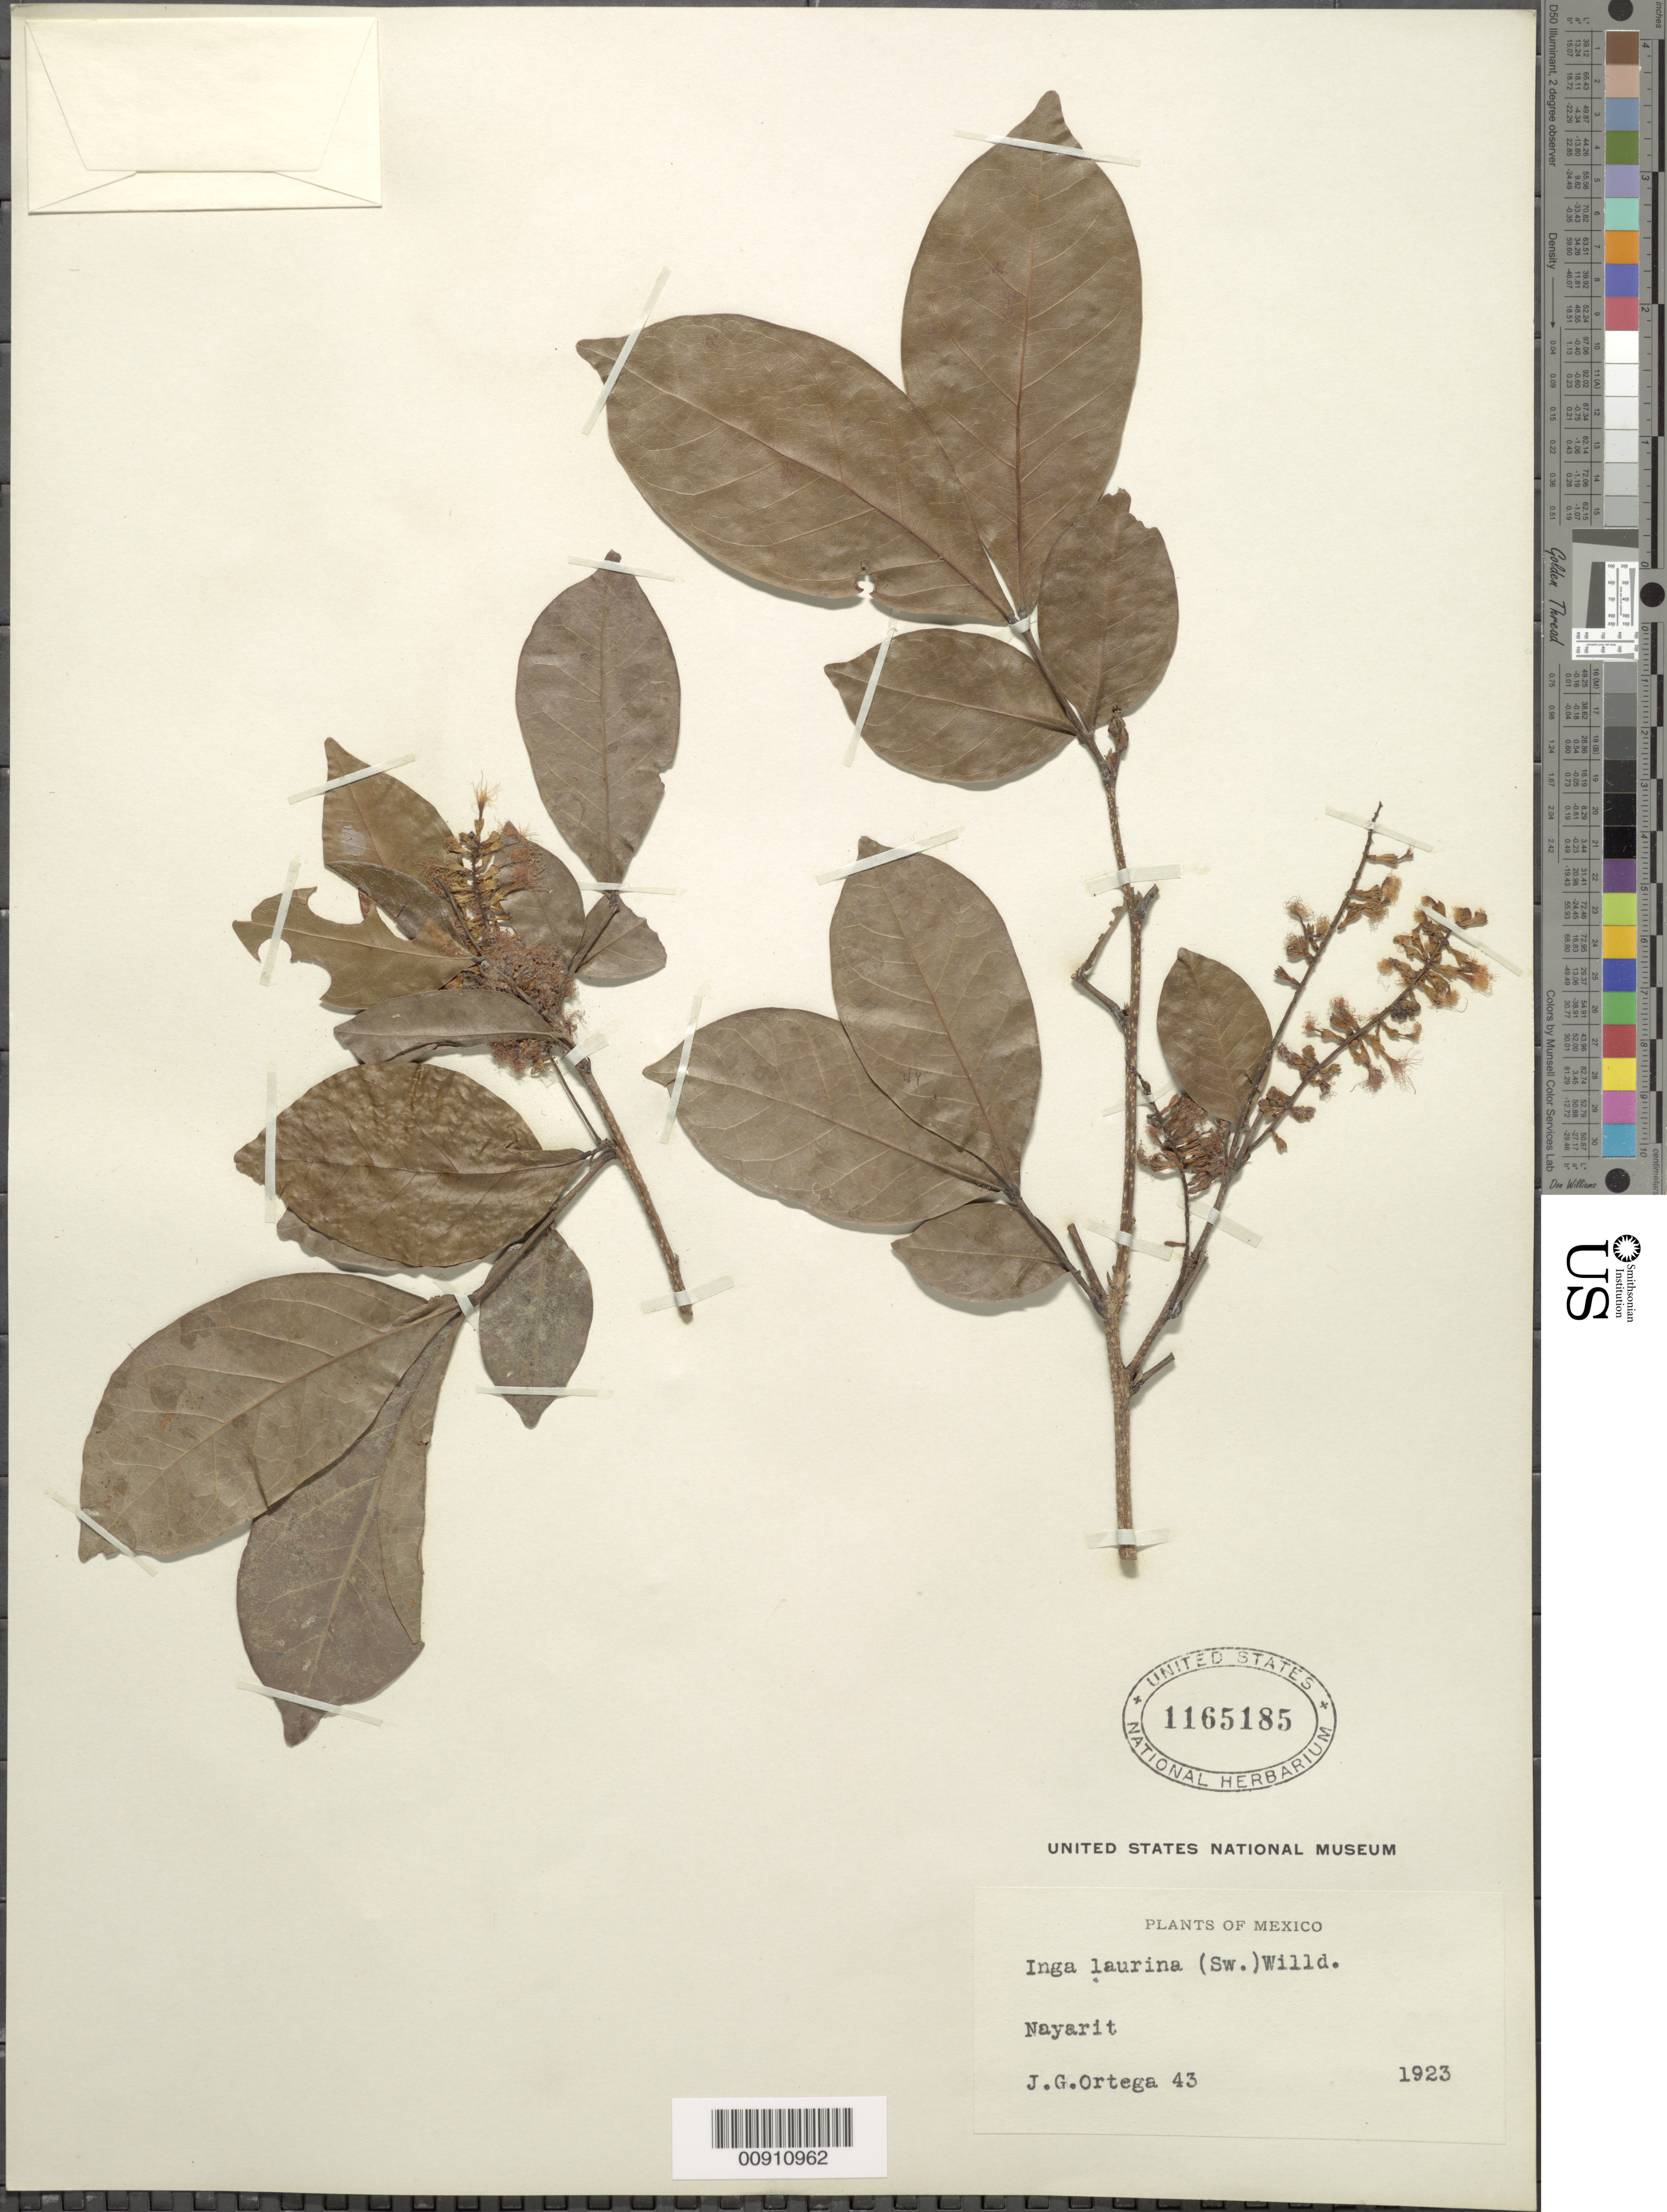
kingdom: Plantae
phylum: Tracheophyta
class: Magnoliopsida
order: Fabales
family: Fabaceae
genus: Inga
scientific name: Inga laurina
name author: (Sw.) Willd.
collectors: J. Ortega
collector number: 43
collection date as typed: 1923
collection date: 1923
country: Mexico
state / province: Nayarit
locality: Nayarit.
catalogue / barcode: US 1165185